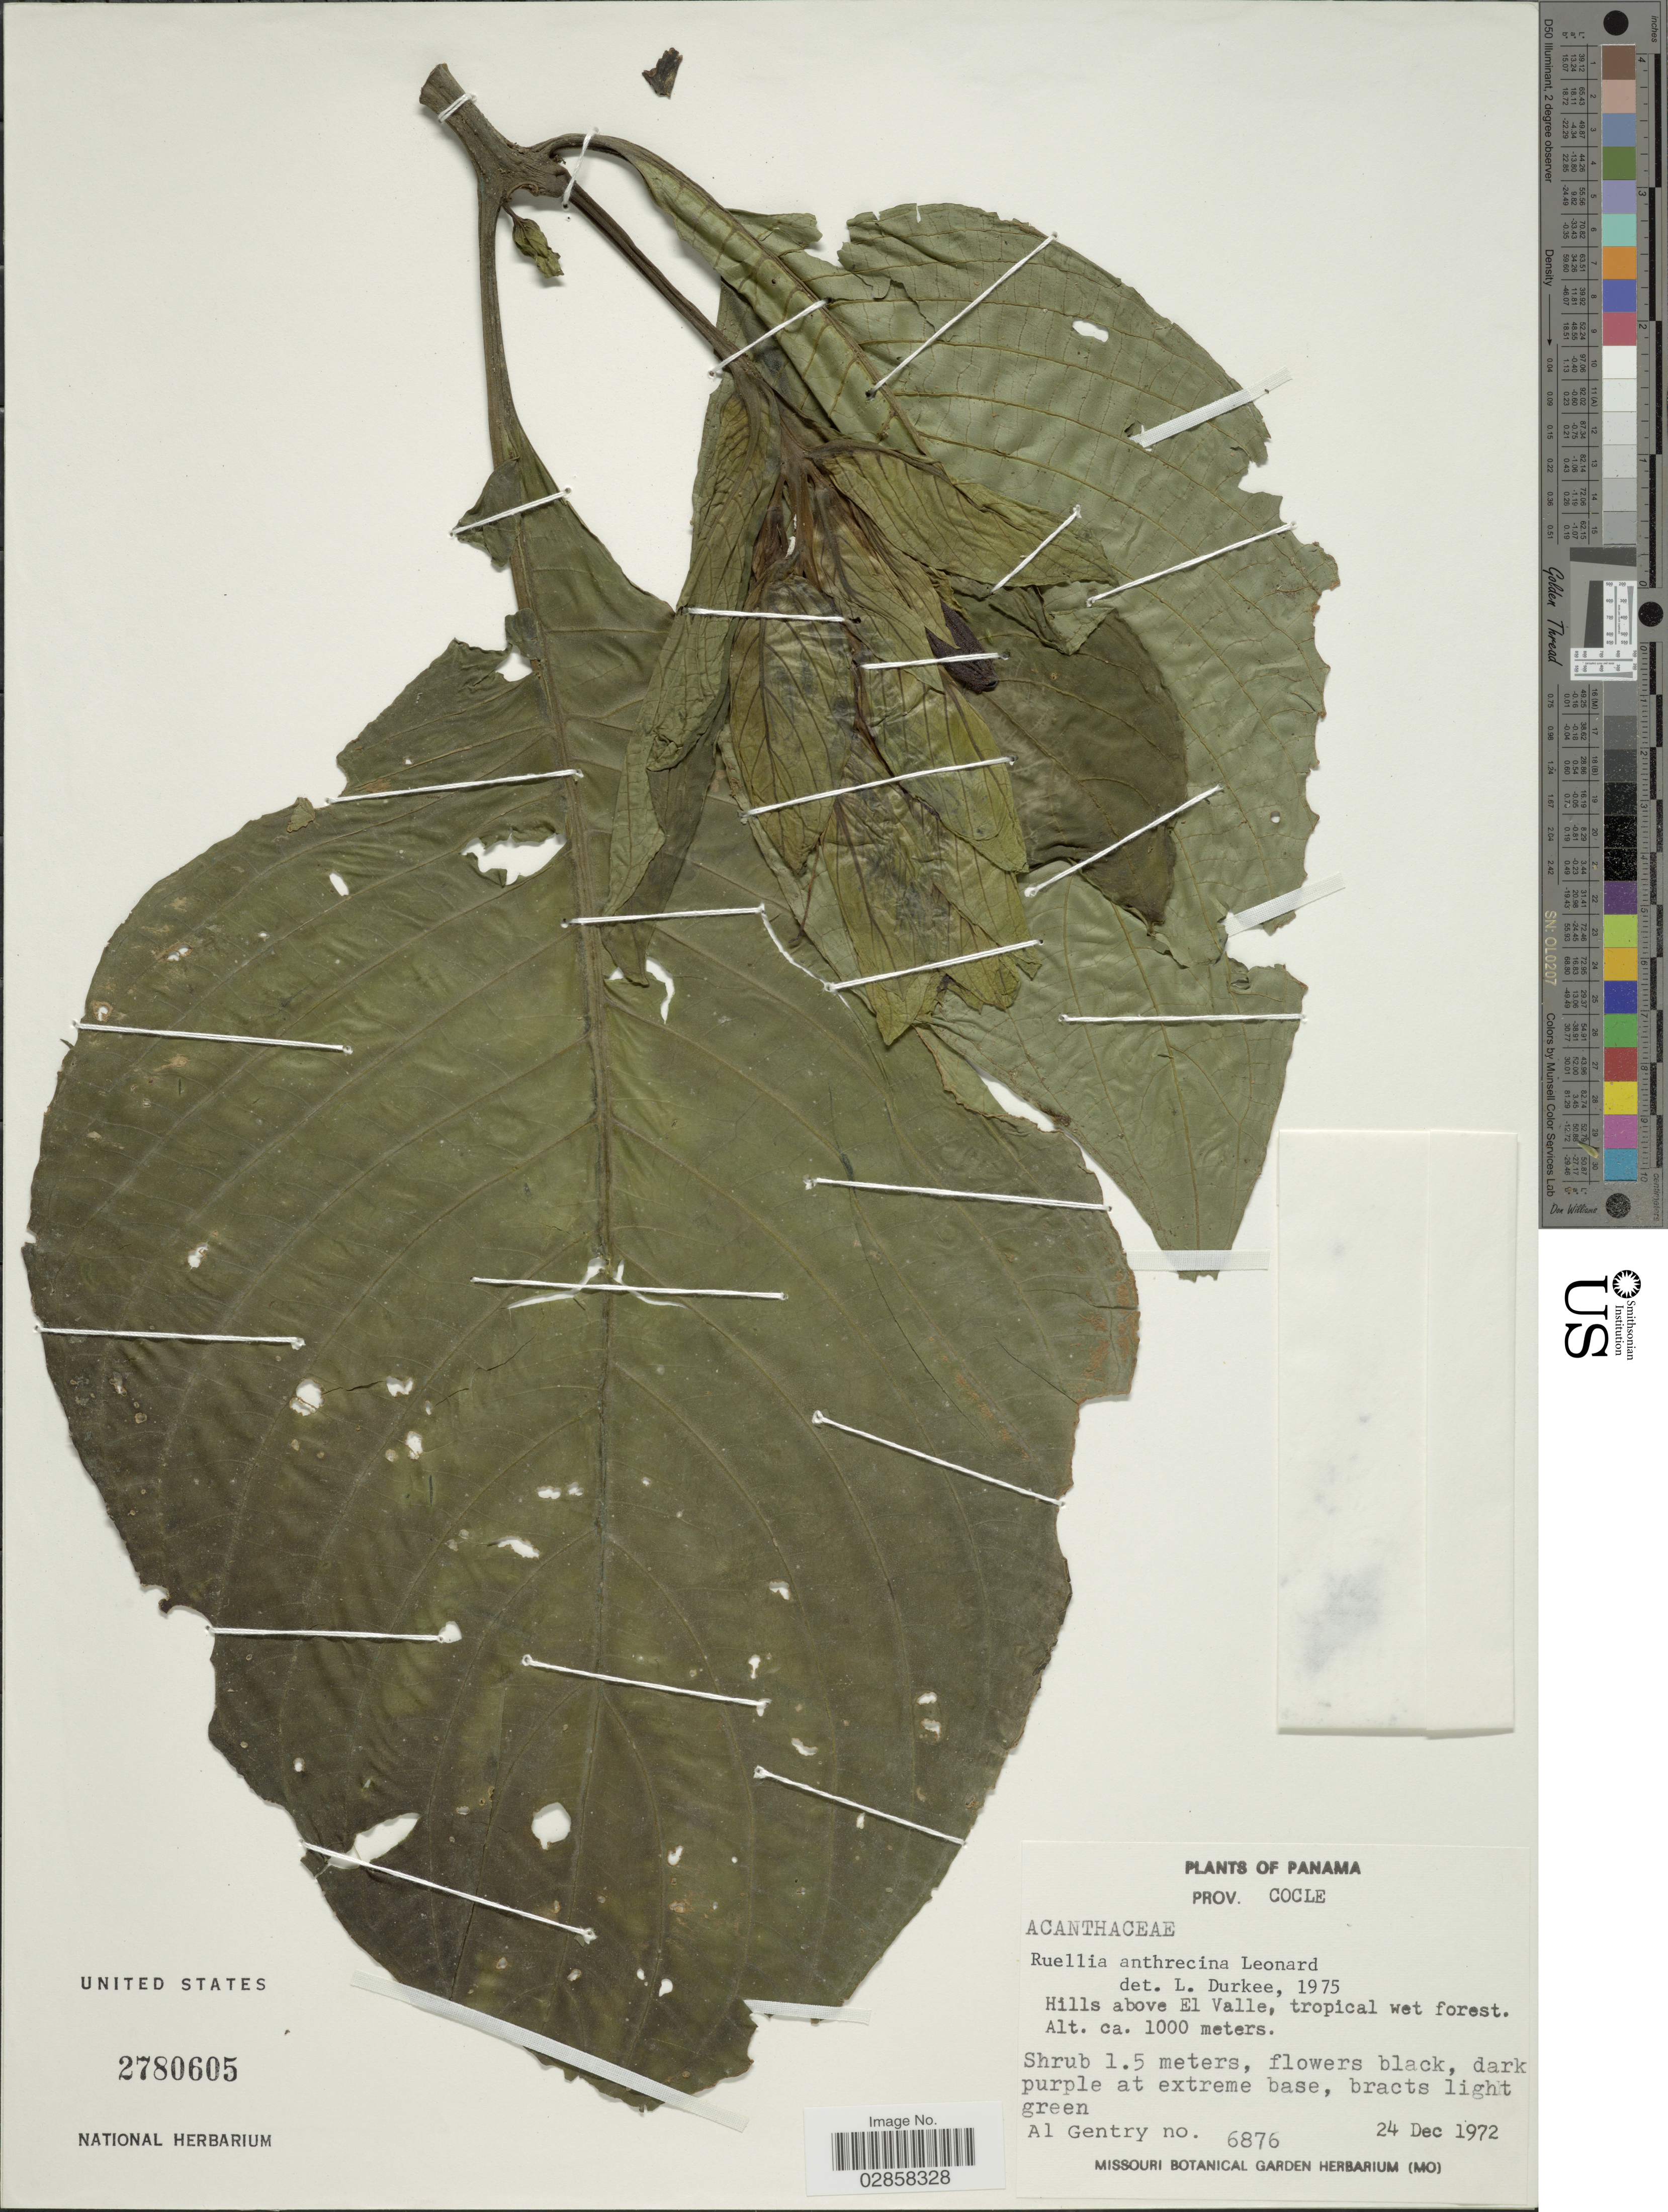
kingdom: Plantae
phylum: Tracheophyta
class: Magnoliopsida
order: Lamiales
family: Acanthaceae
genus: Ruellia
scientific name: Ruellia anthracina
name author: Leonard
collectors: A. H. Gentry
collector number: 6876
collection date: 1972-12-24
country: Panama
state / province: Coclé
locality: Hills above El Valle, tropical wet forest.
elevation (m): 1000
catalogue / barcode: US 2780605